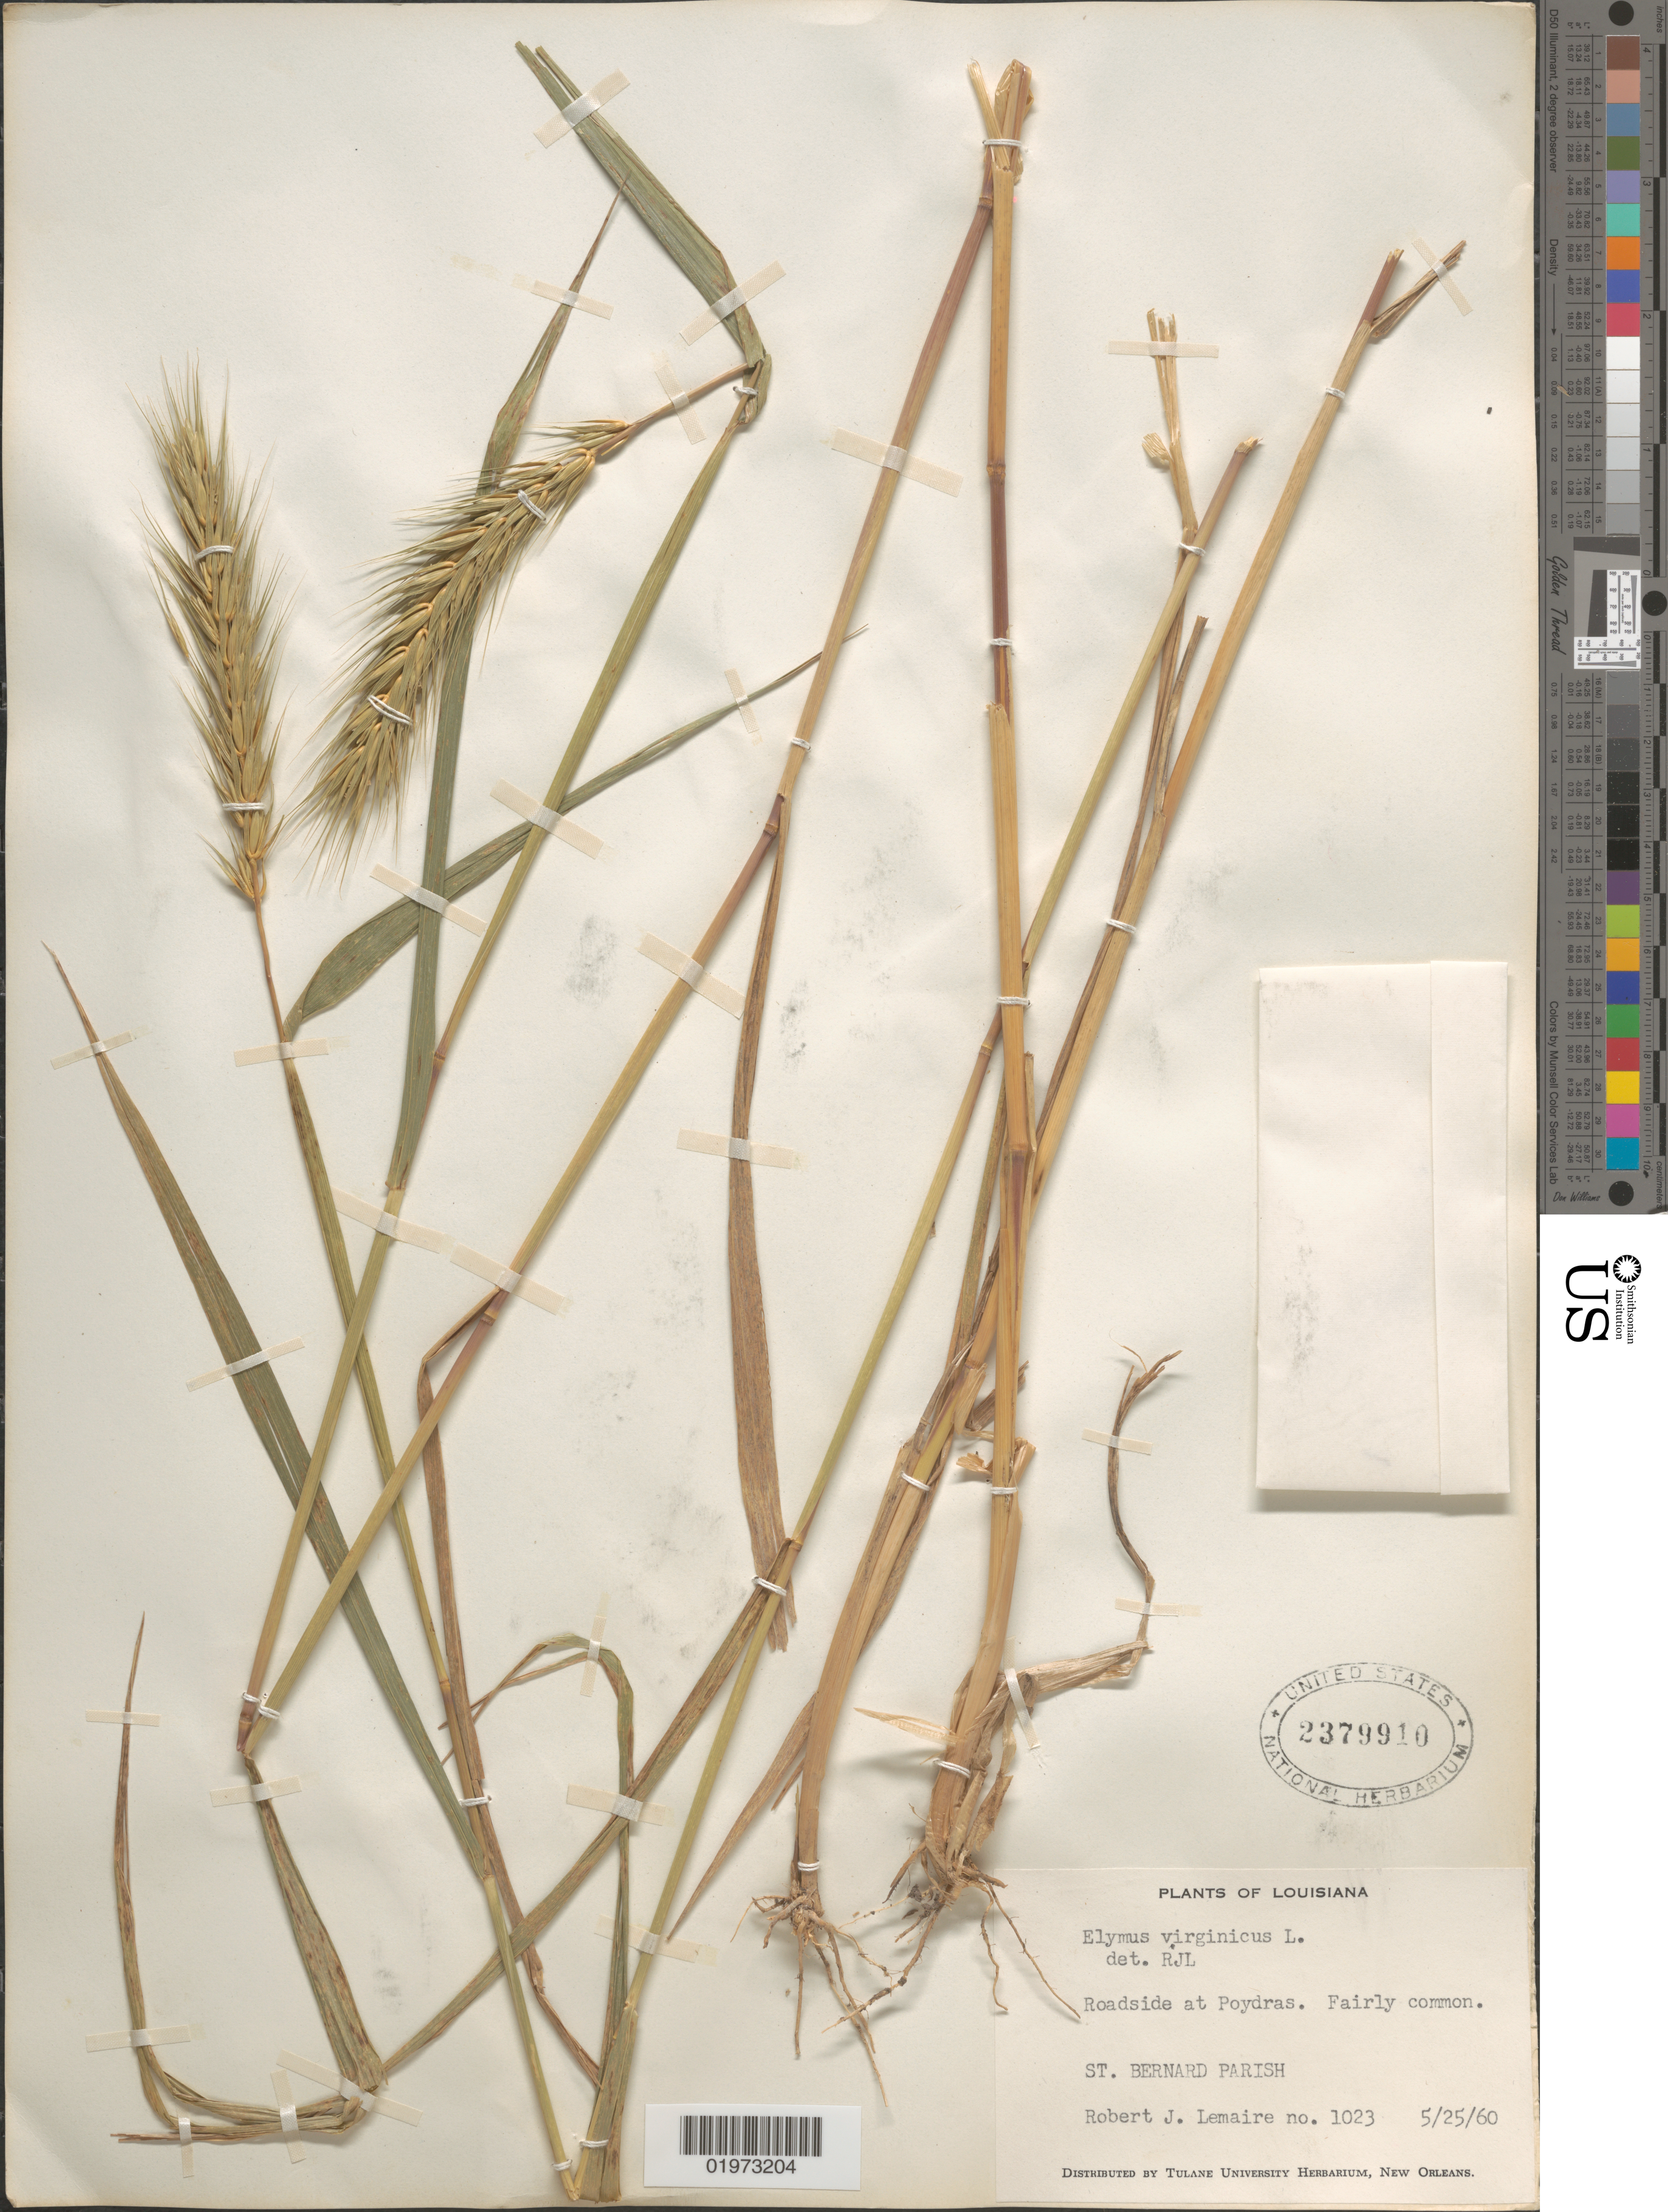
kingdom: Plantae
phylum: Tracheophyta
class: Liliopsida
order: Poales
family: Poaceae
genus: Elymus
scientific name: Elymus virginicus var. virginicus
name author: L.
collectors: R. J. Lemaire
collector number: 1023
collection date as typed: Transcribed d/m/y: 25/5/60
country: United States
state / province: Louisiana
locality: Roadside at Poydras. Fairly common. St. Bernard Parish.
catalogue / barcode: US 2379910